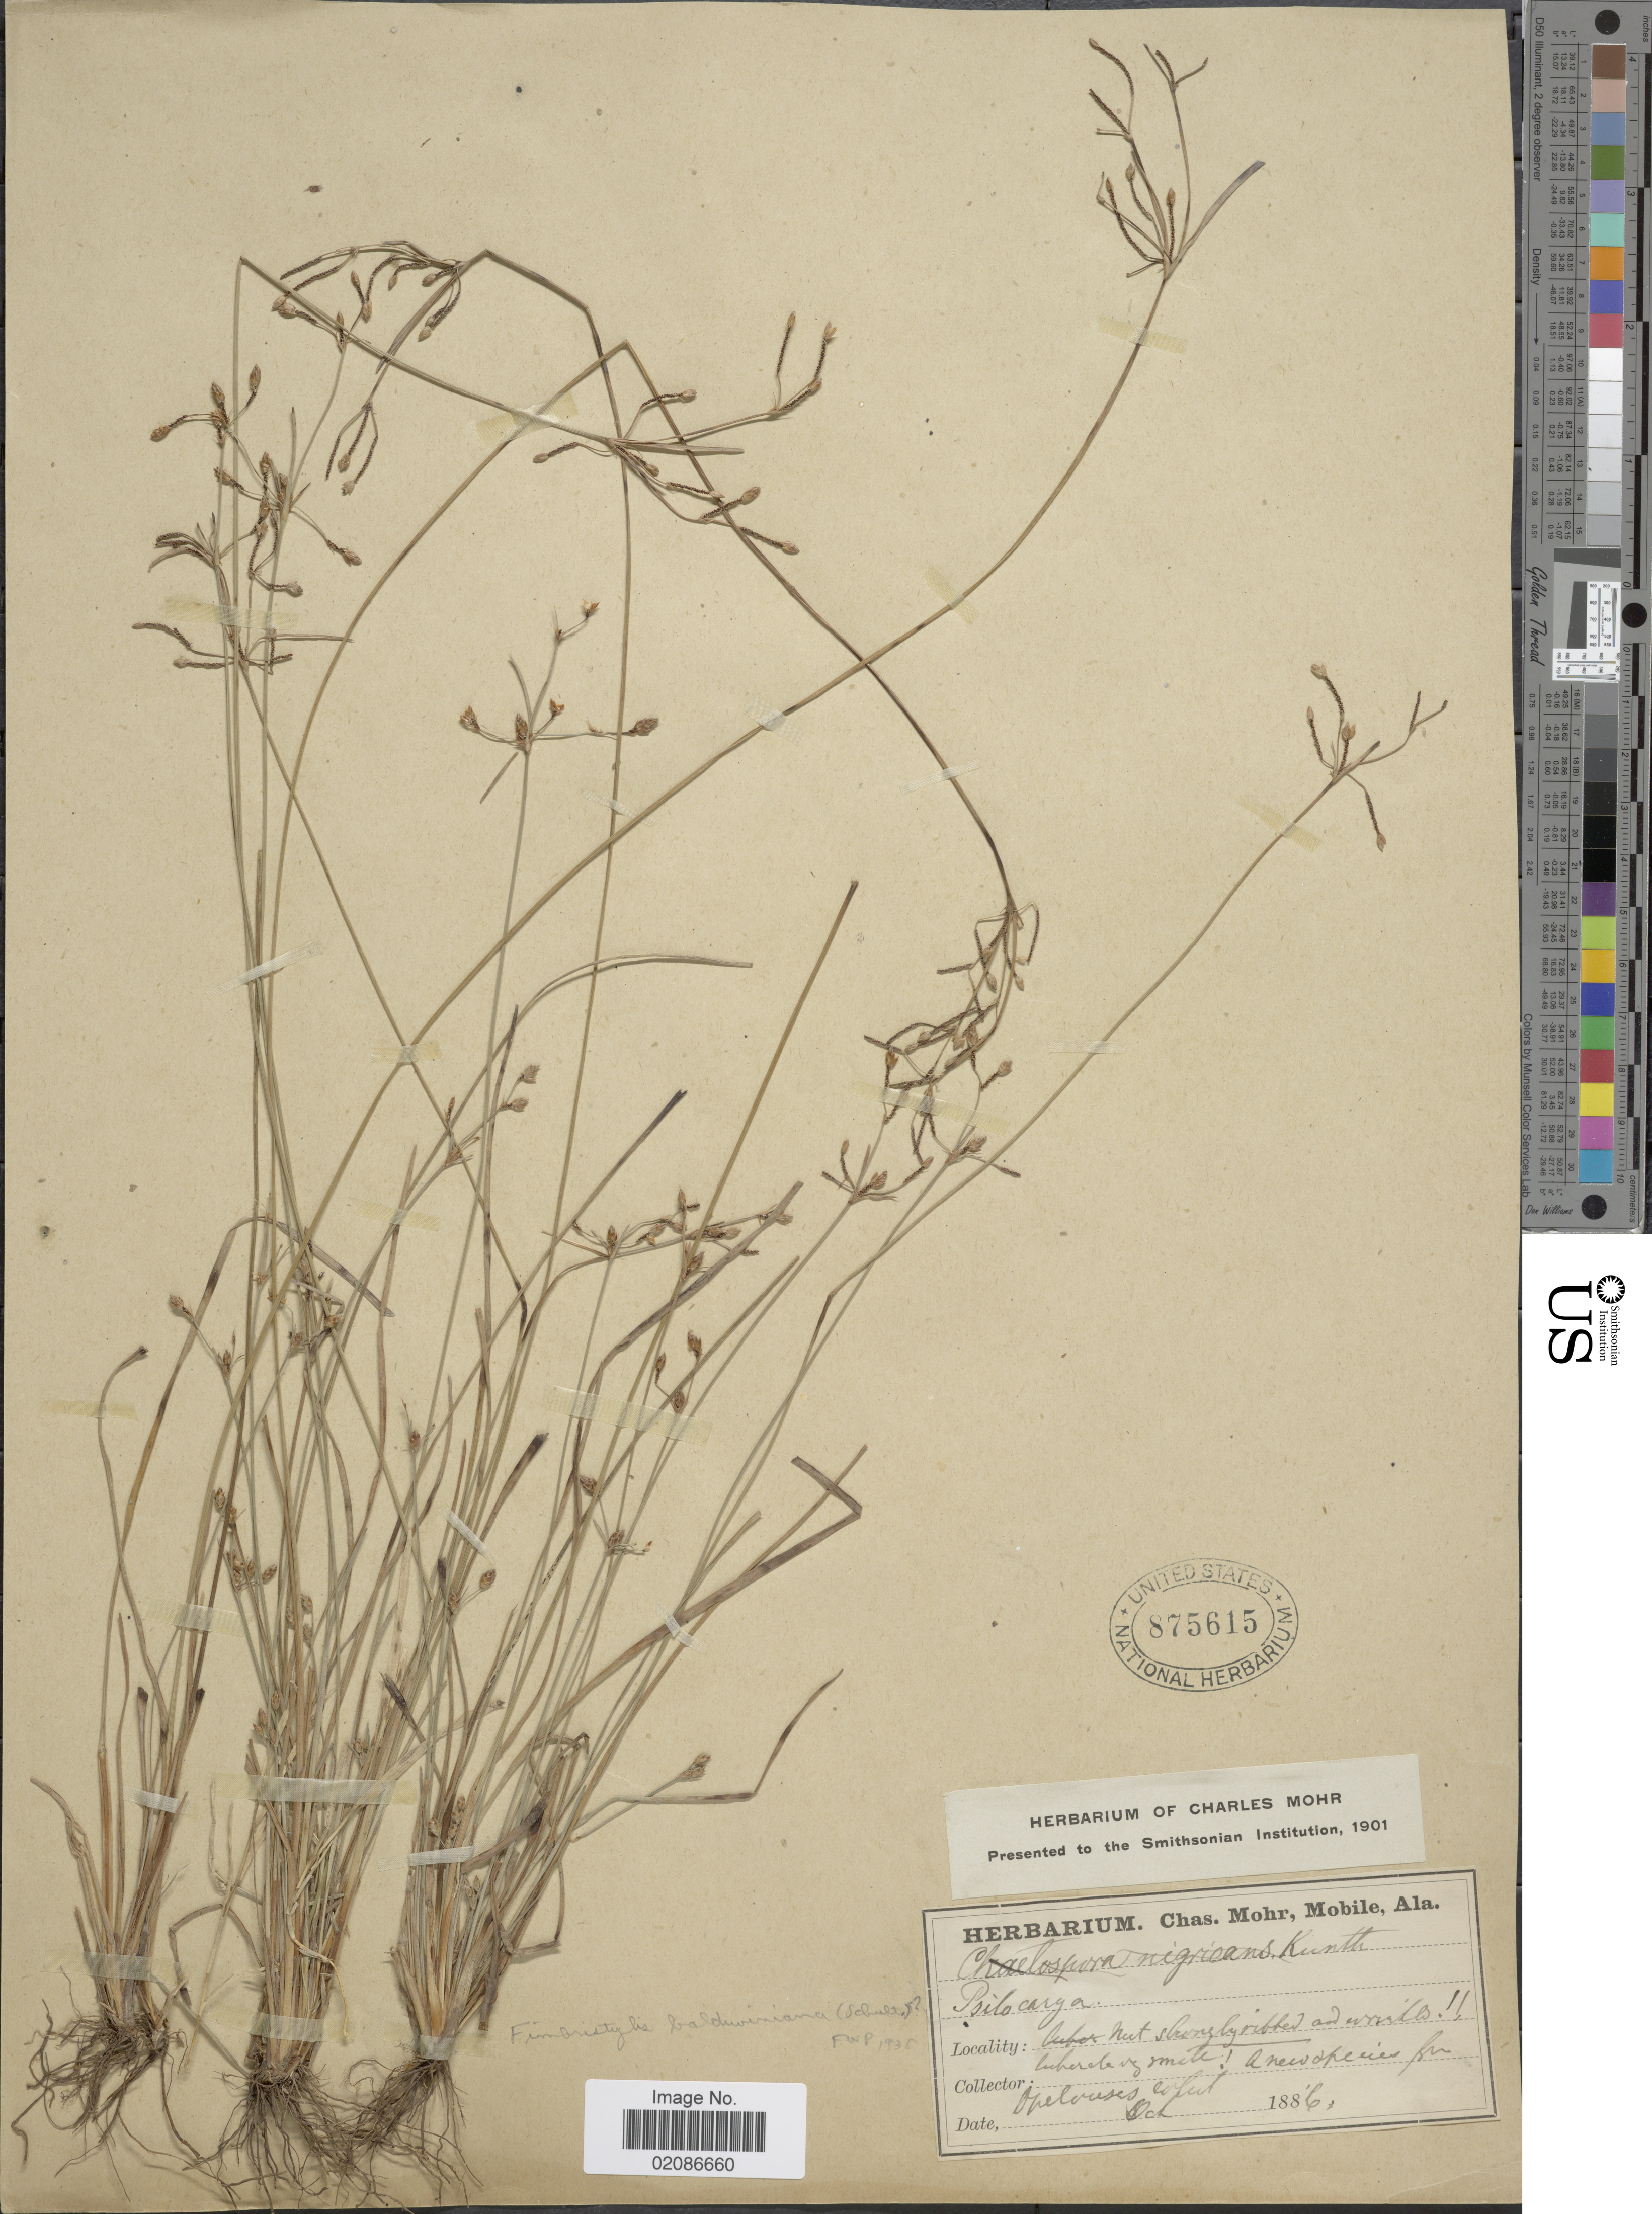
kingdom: Plantae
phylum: Tracheophyta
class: Liliopsida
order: Poales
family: Cyperaceae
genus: Fimbristylis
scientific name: Fimbristylis dichotoma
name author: (L.) Vahl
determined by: Strong, Mark T., (BOT), Smithsonian Institution - National Museum of Natural History (UNITED STATES)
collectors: ex herb. Charles Mohr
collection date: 1886-10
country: United States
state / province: Louisiana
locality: Opelousas.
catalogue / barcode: US 875615